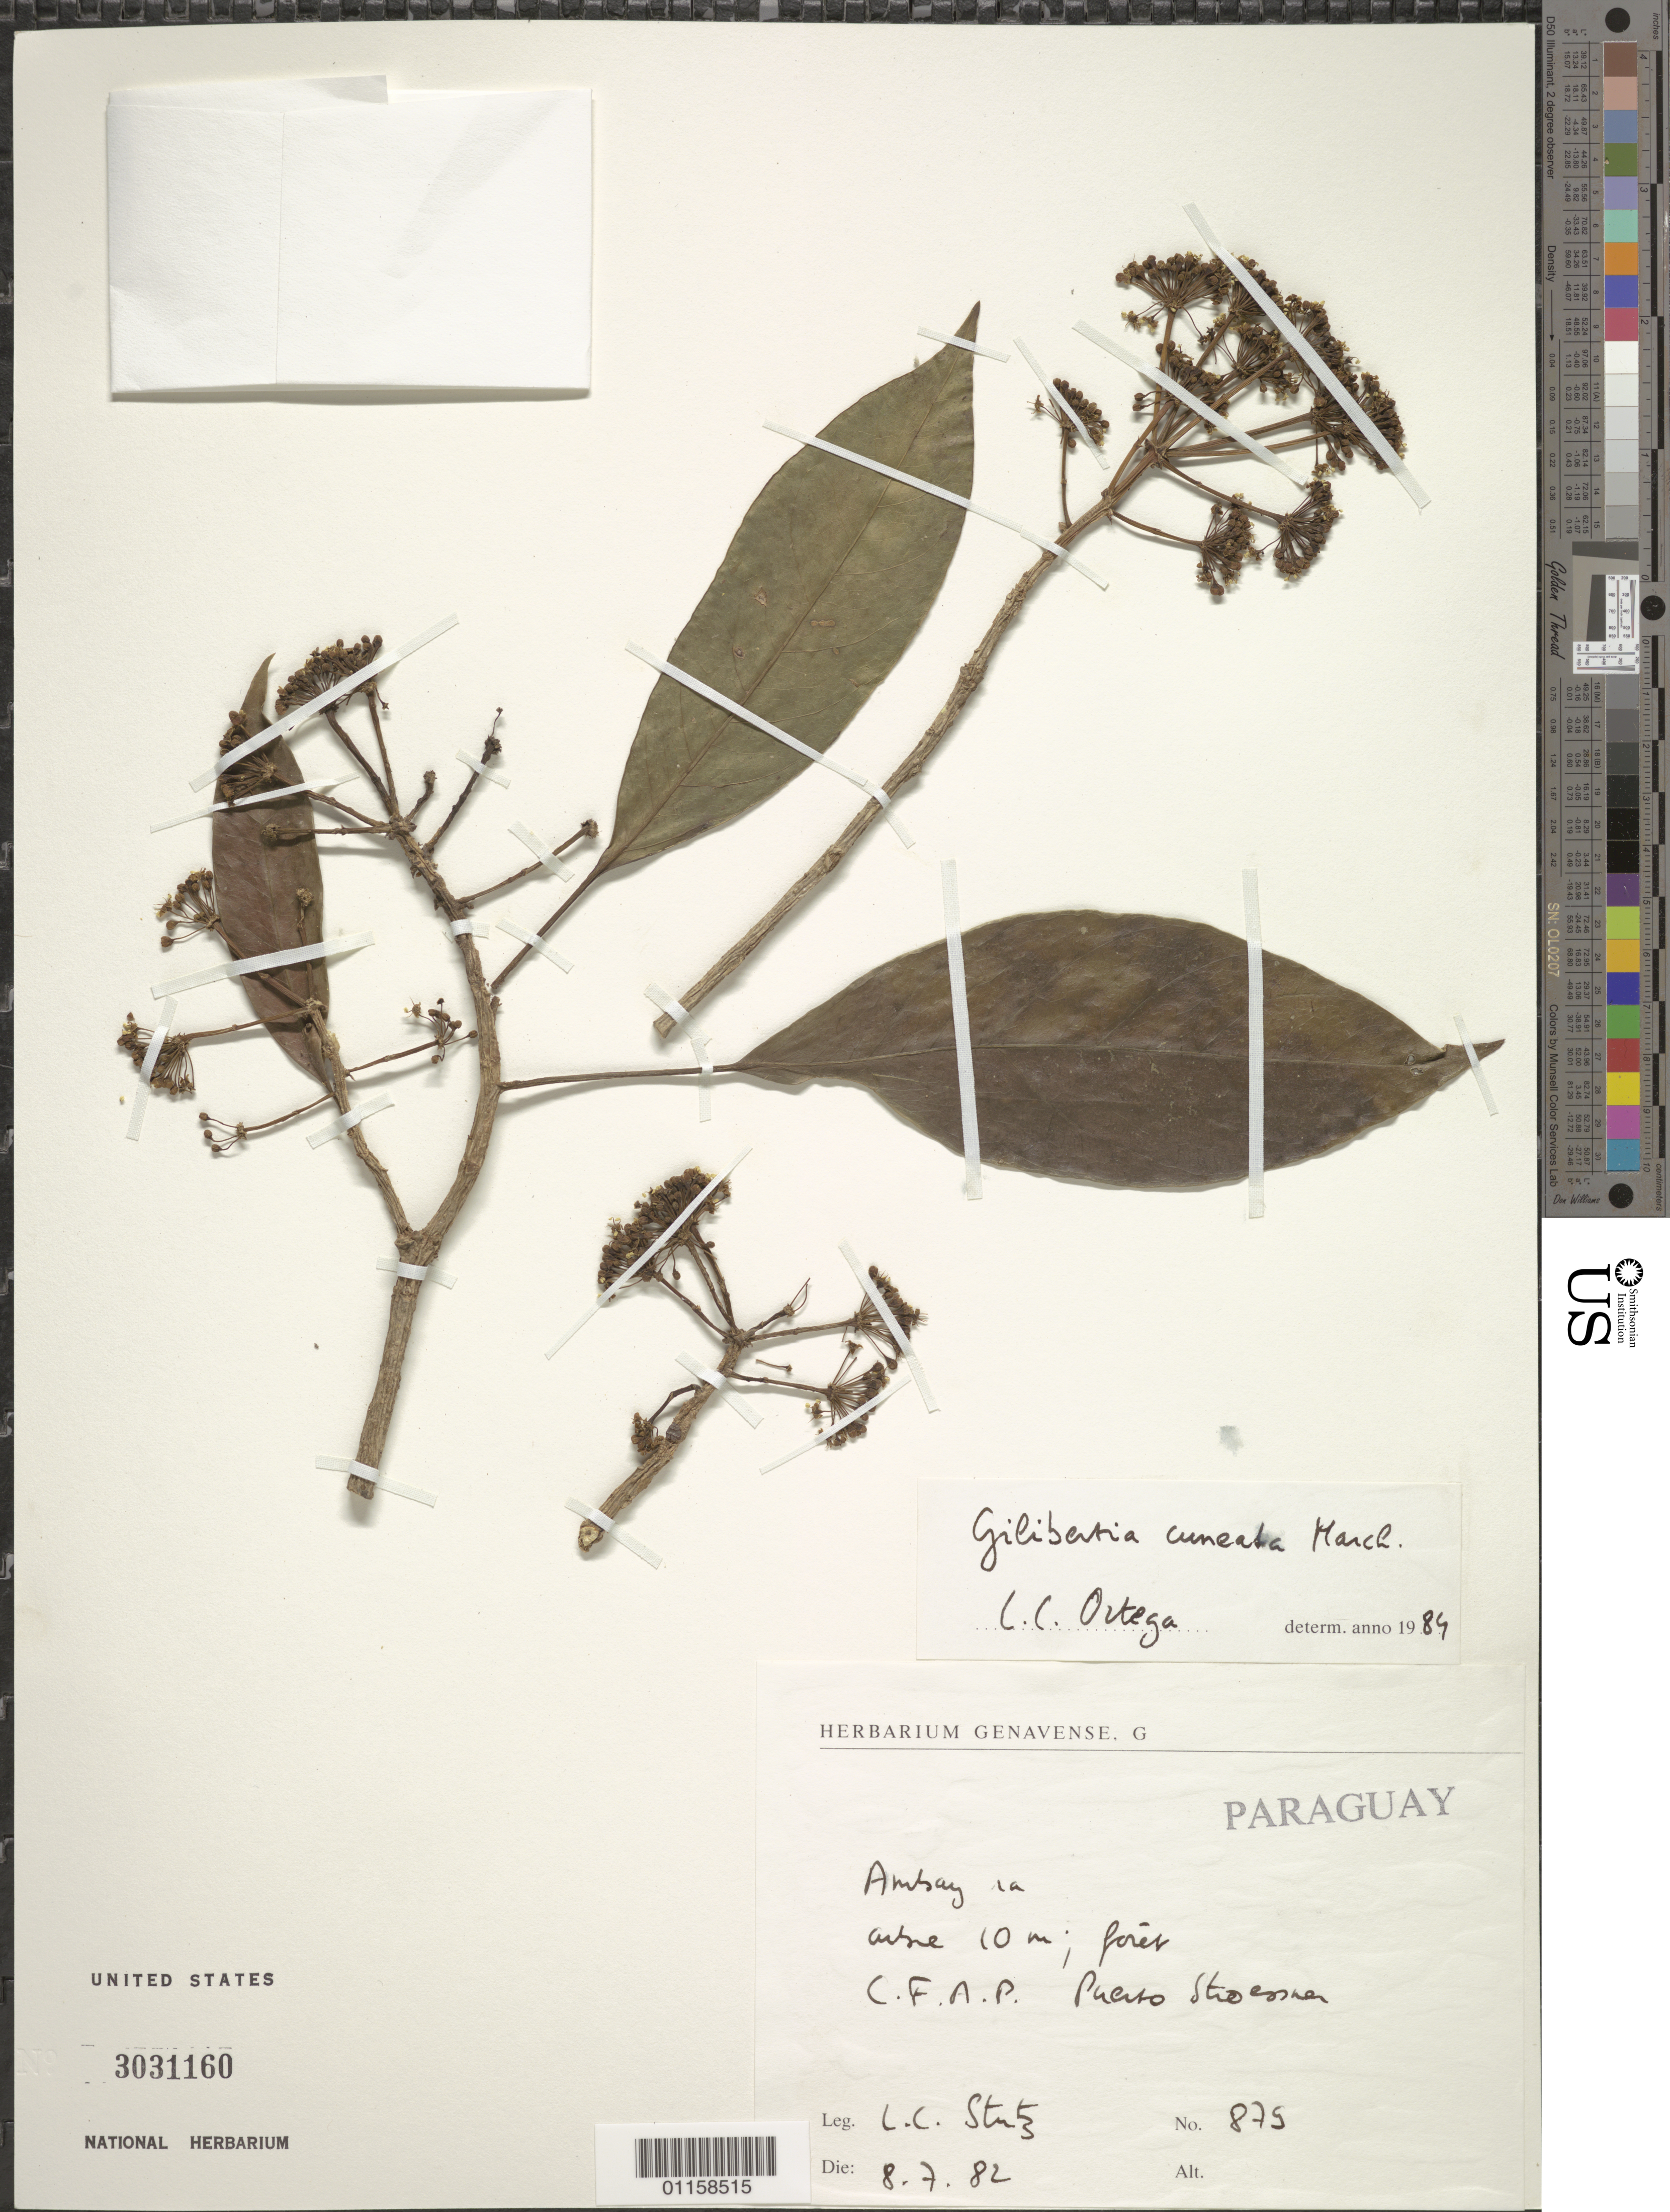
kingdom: Plantae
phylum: Tracheophyta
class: Magnoliopsida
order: Apiales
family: Araliaceae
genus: Dendropanax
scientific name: Dendropanax cuneatus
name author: (DC.) Decne. & Planch.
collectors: L. C. Stutz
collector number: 875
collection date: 1982-07-08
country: Paraguay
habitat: Forest.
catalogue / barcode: US 3031160